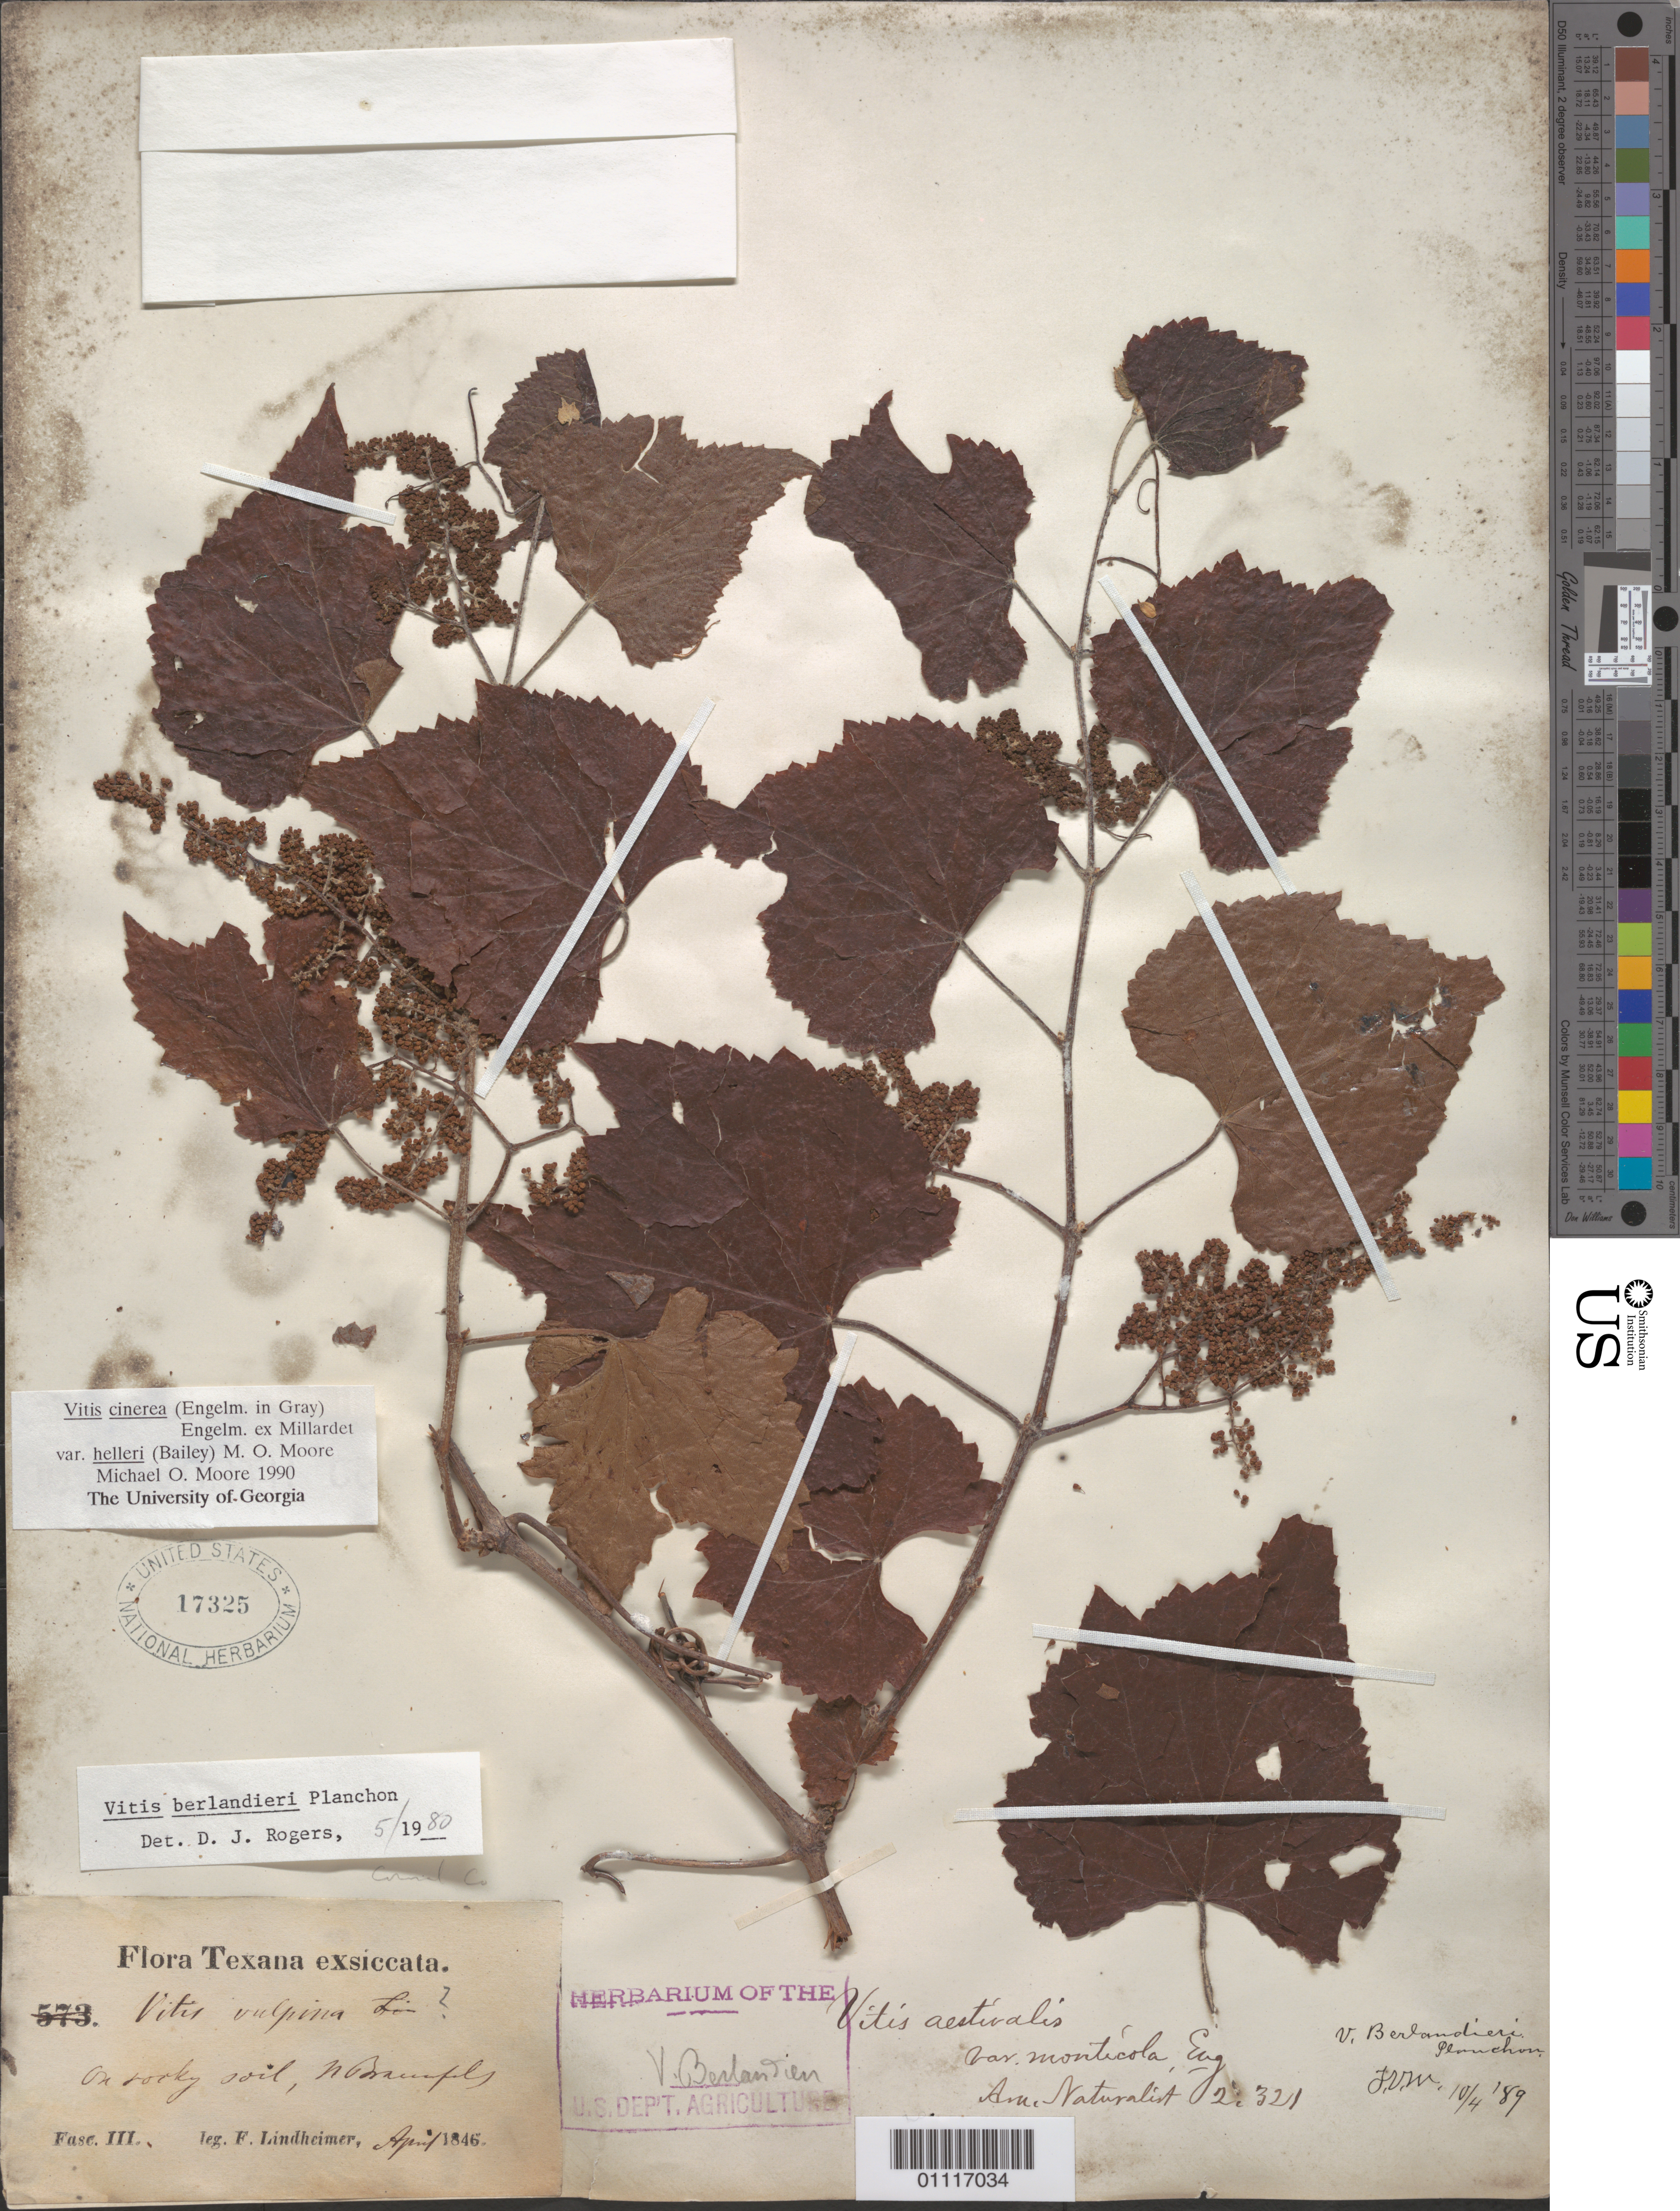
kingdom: Plantae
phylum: Tracheophyta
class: Magnoliopsida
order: Vitales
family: Vitaceae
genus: Vitis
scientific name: Vitis cinerea var. helleri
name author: (L.H. Bailey) M.O. Moore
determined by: Moore, M. O.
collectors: F. Lindheimer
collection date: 1846-04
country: United States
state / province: Texas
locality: New Braufel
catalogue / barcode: US 17325